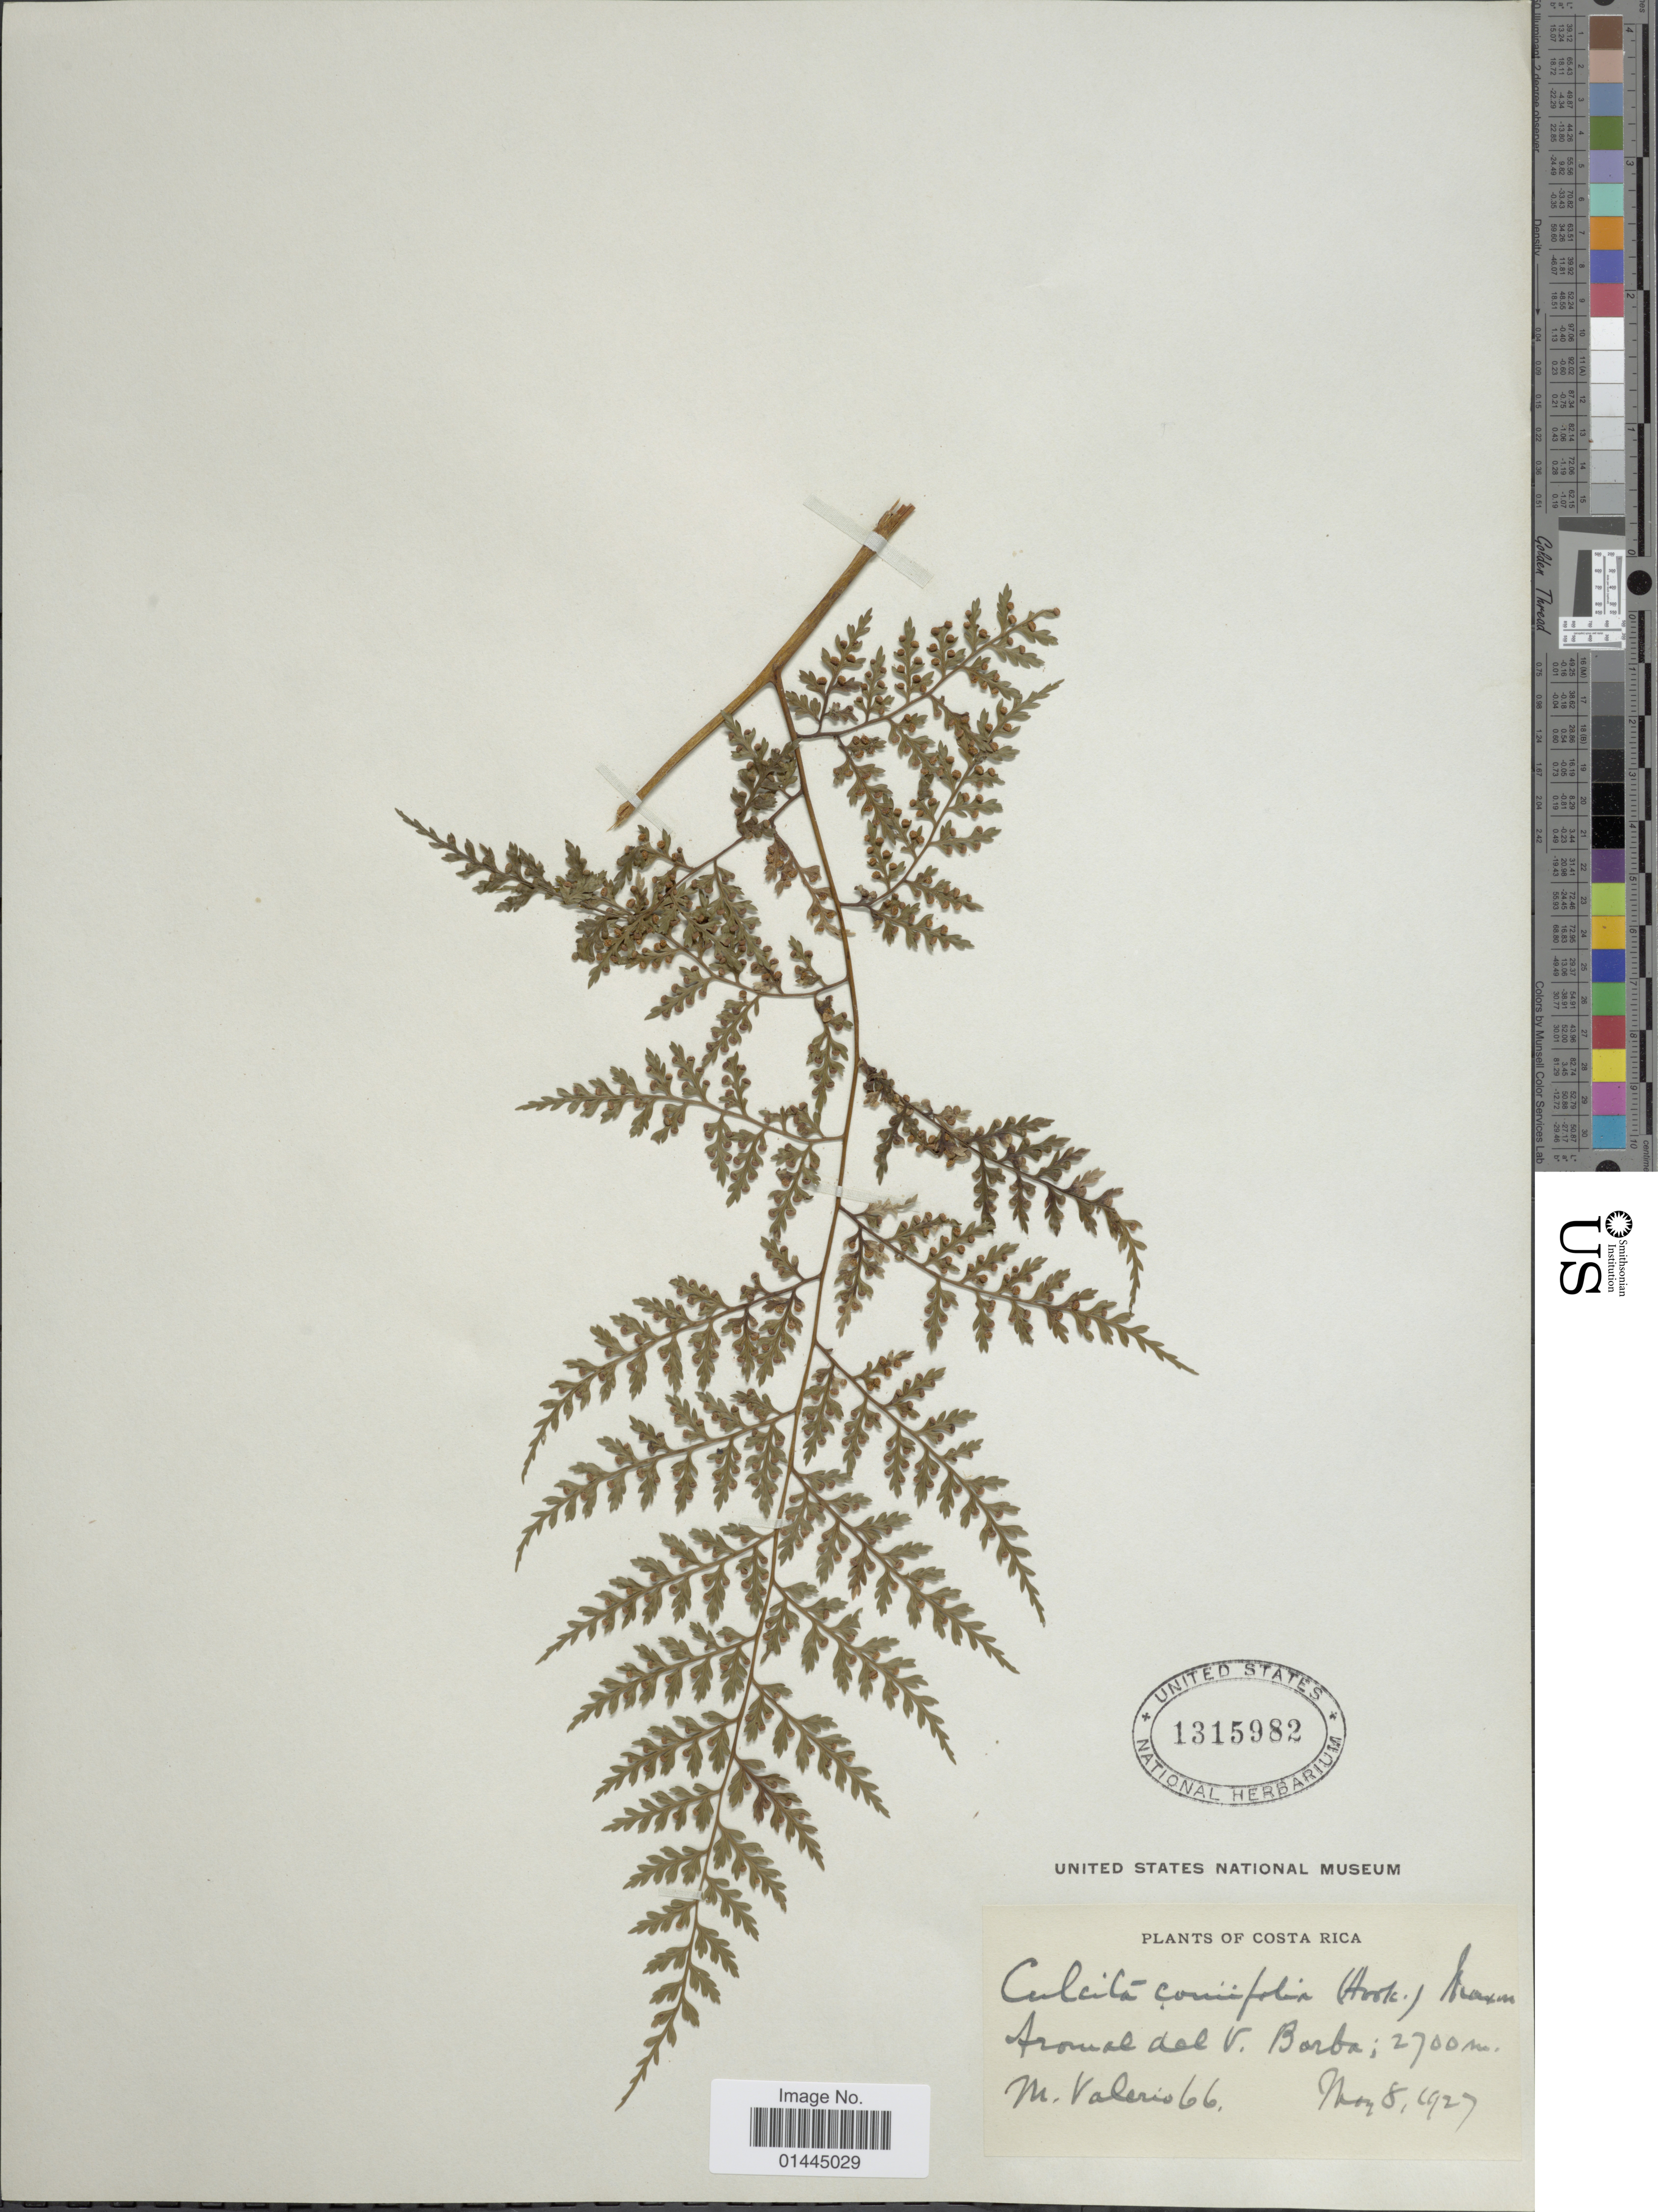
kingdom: Plantae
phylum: Tracheophyta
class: Polypodiopsida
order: Cyatheales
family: Culcitaceae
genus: Culcita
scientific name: Culcita coniifolia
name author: (Hook.) Maxon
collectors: M. Valerio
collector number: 66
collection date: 1927-05-08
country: Costa Rica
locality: Aromal del V. Barba.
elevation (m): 2700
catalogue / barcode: US 1315982